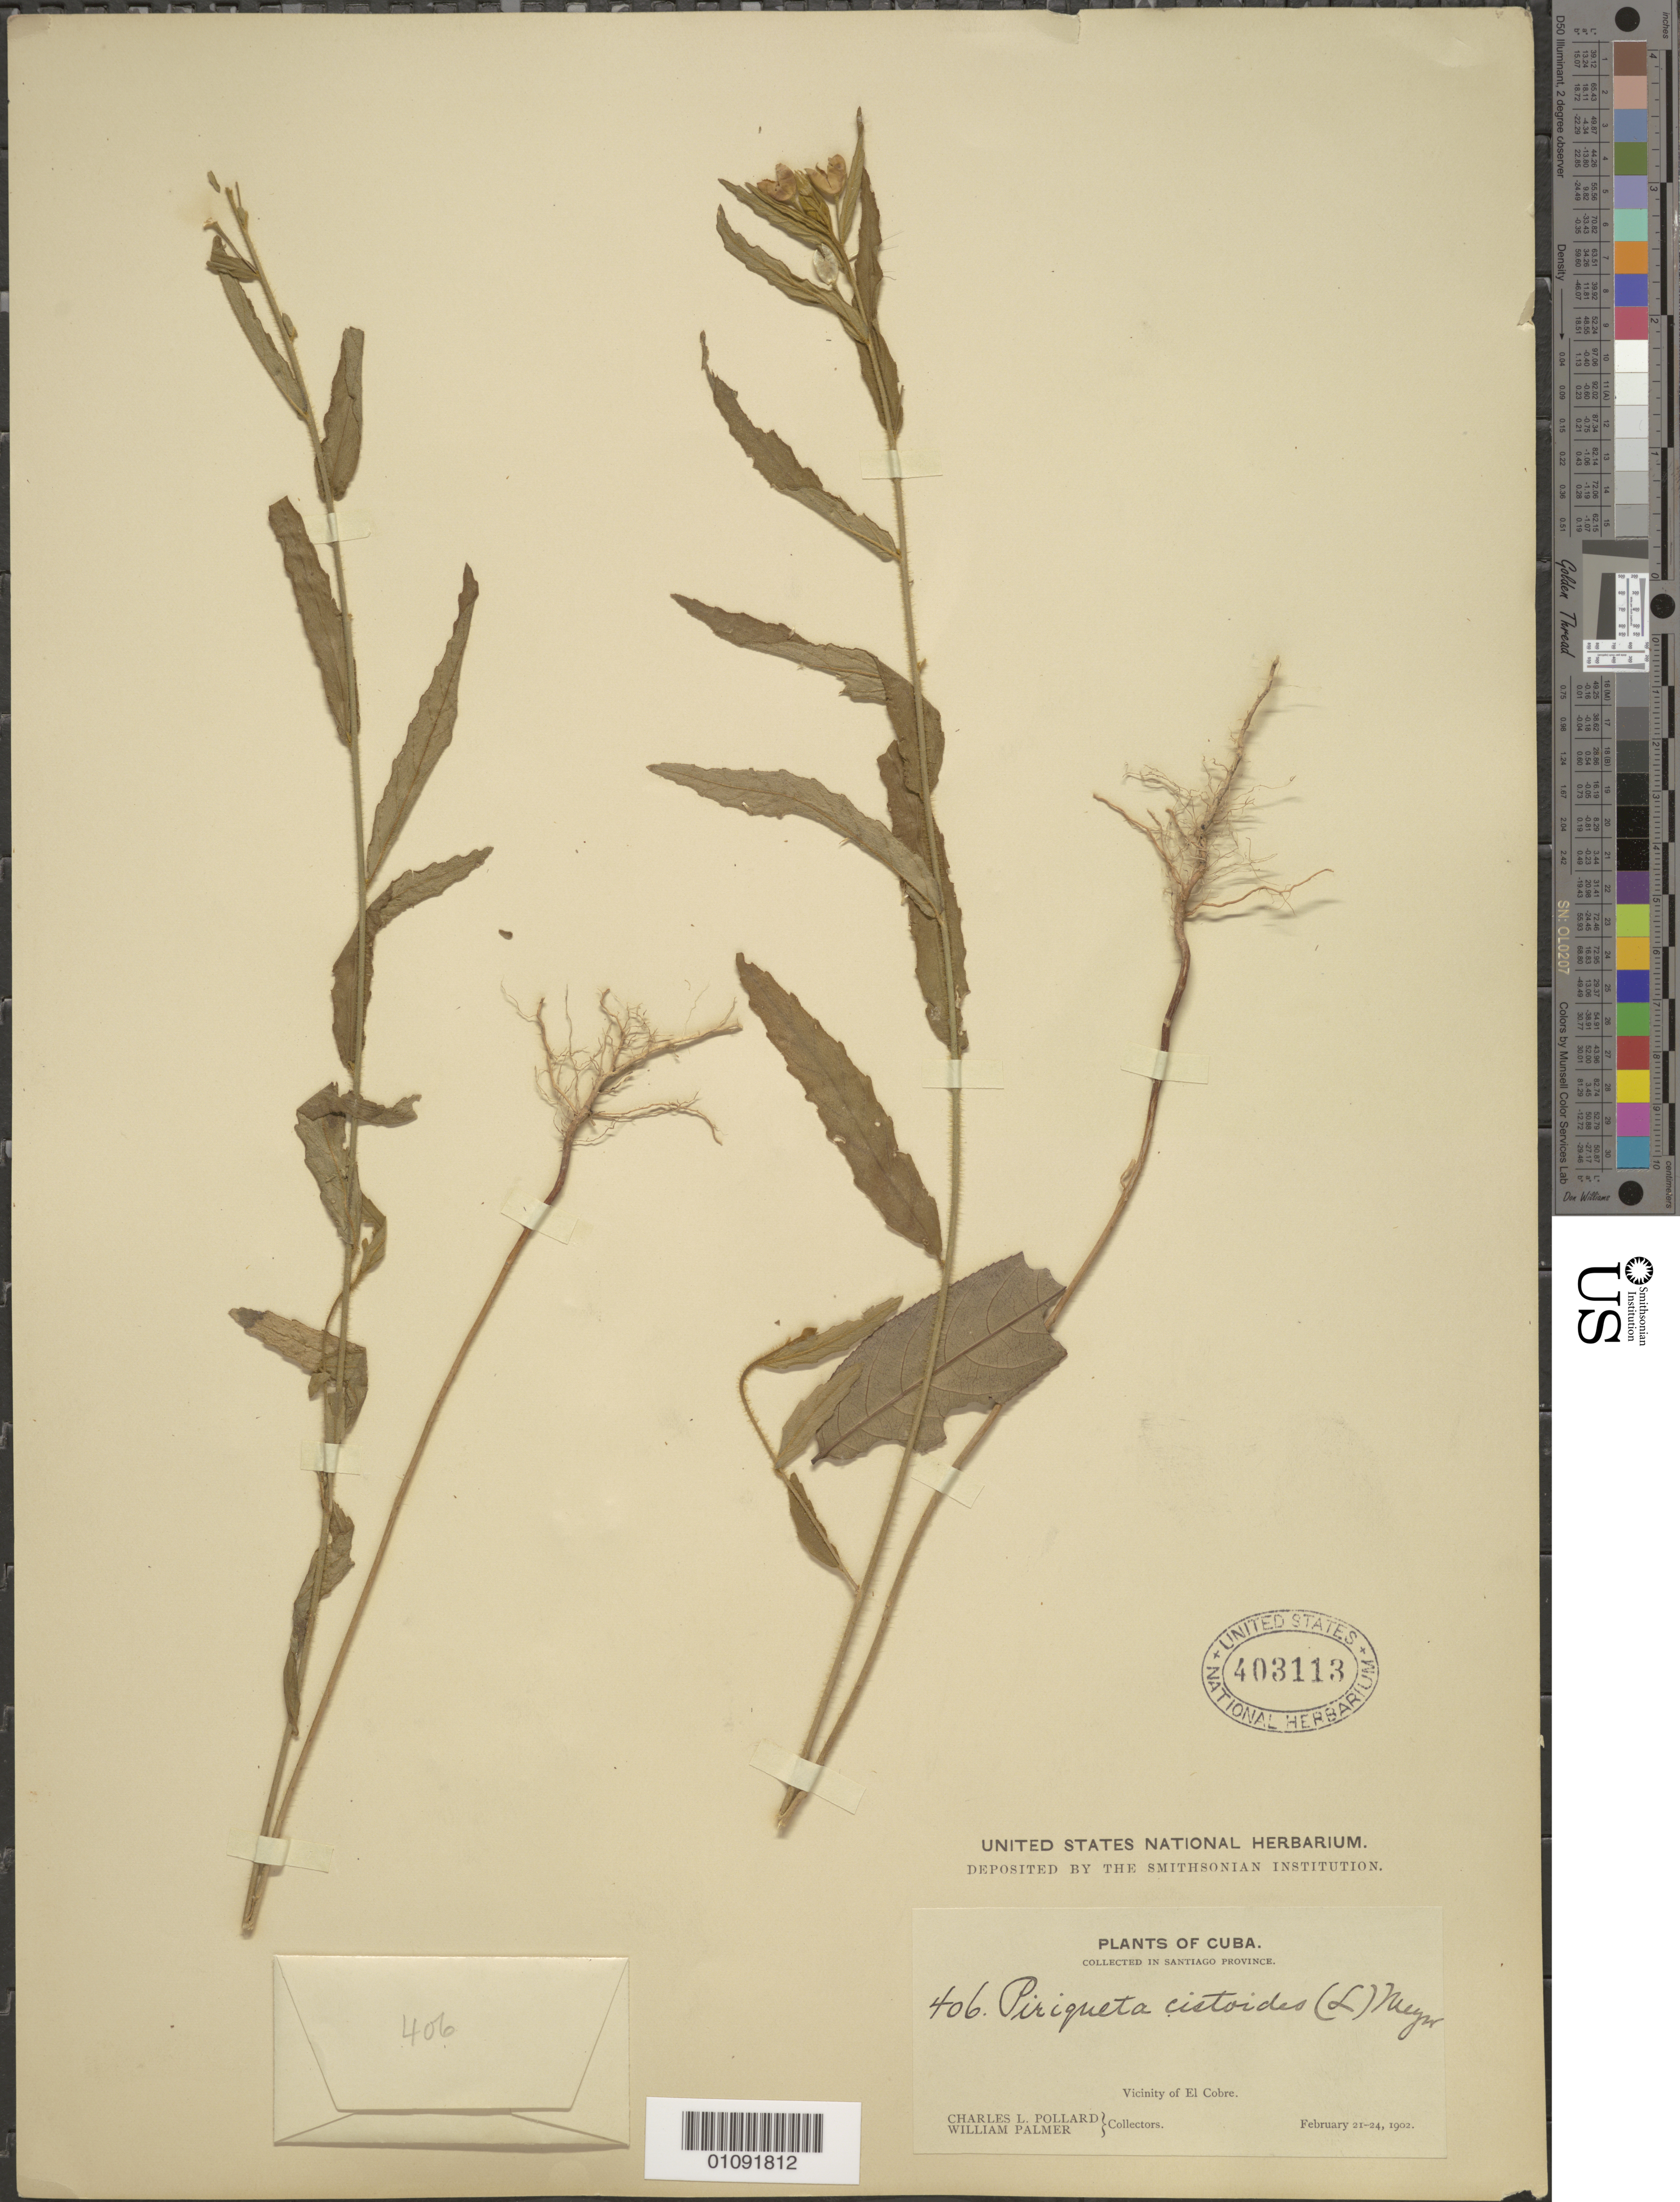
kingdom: Plantae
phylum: Tracheophyta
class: Magnoliopsida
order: Malpighiales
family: Turneraceae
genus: Piriqueta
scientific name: Piriqueta cistoides subsp. cistoides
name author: (L.) Griseb.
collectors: C. L. Pollard & W. Palmer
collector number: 406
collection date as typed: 21 Feb 1902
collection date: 1902-02-21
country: Cuba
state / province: Santiago de Cuba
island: Cuba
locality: Santiago de Cuba [Oriente]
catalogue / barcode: US 403113